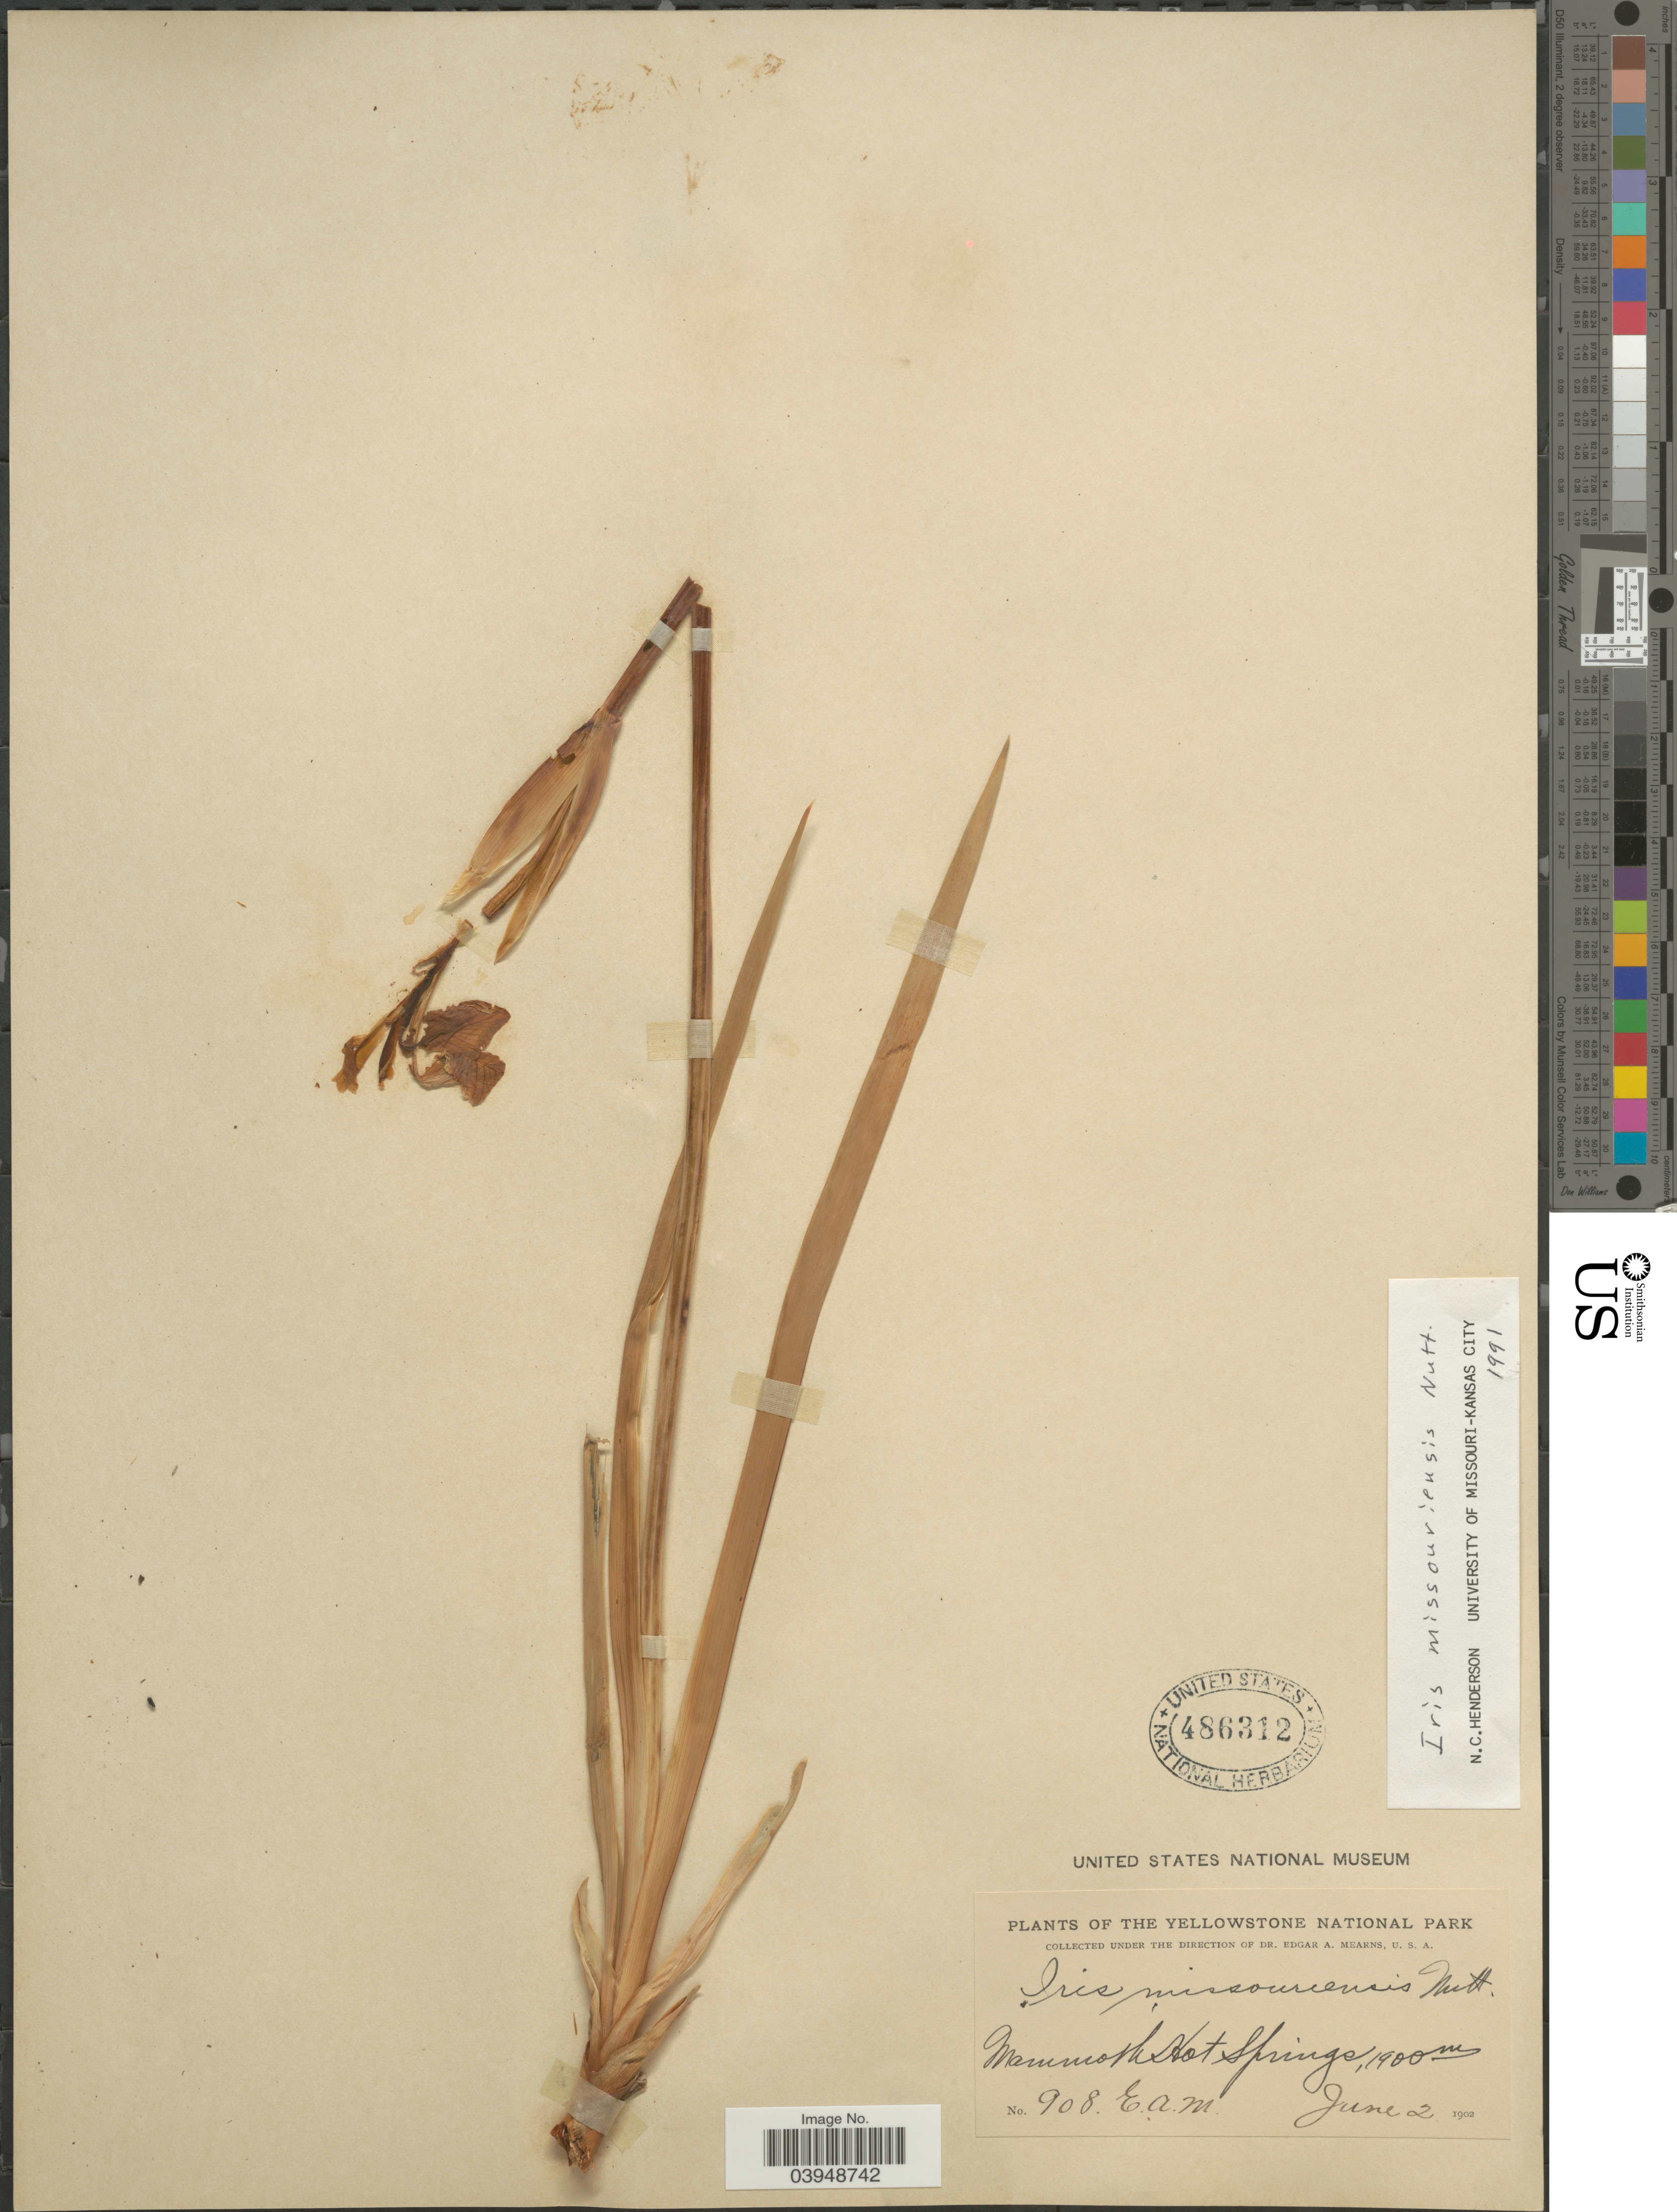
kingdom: Plantae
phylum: Tracheophyta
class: Liliopsida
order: Asparagales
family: Iridaceae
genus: Iris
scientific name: Iris missouriensis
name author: Nutt.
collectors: E. A. Mearns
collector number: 908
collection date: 1902-06-02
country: United States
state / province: Wyoming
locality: The Yellowstone National Park. Mammoth Hot Springs.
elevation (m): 1900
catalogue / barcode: US 486312